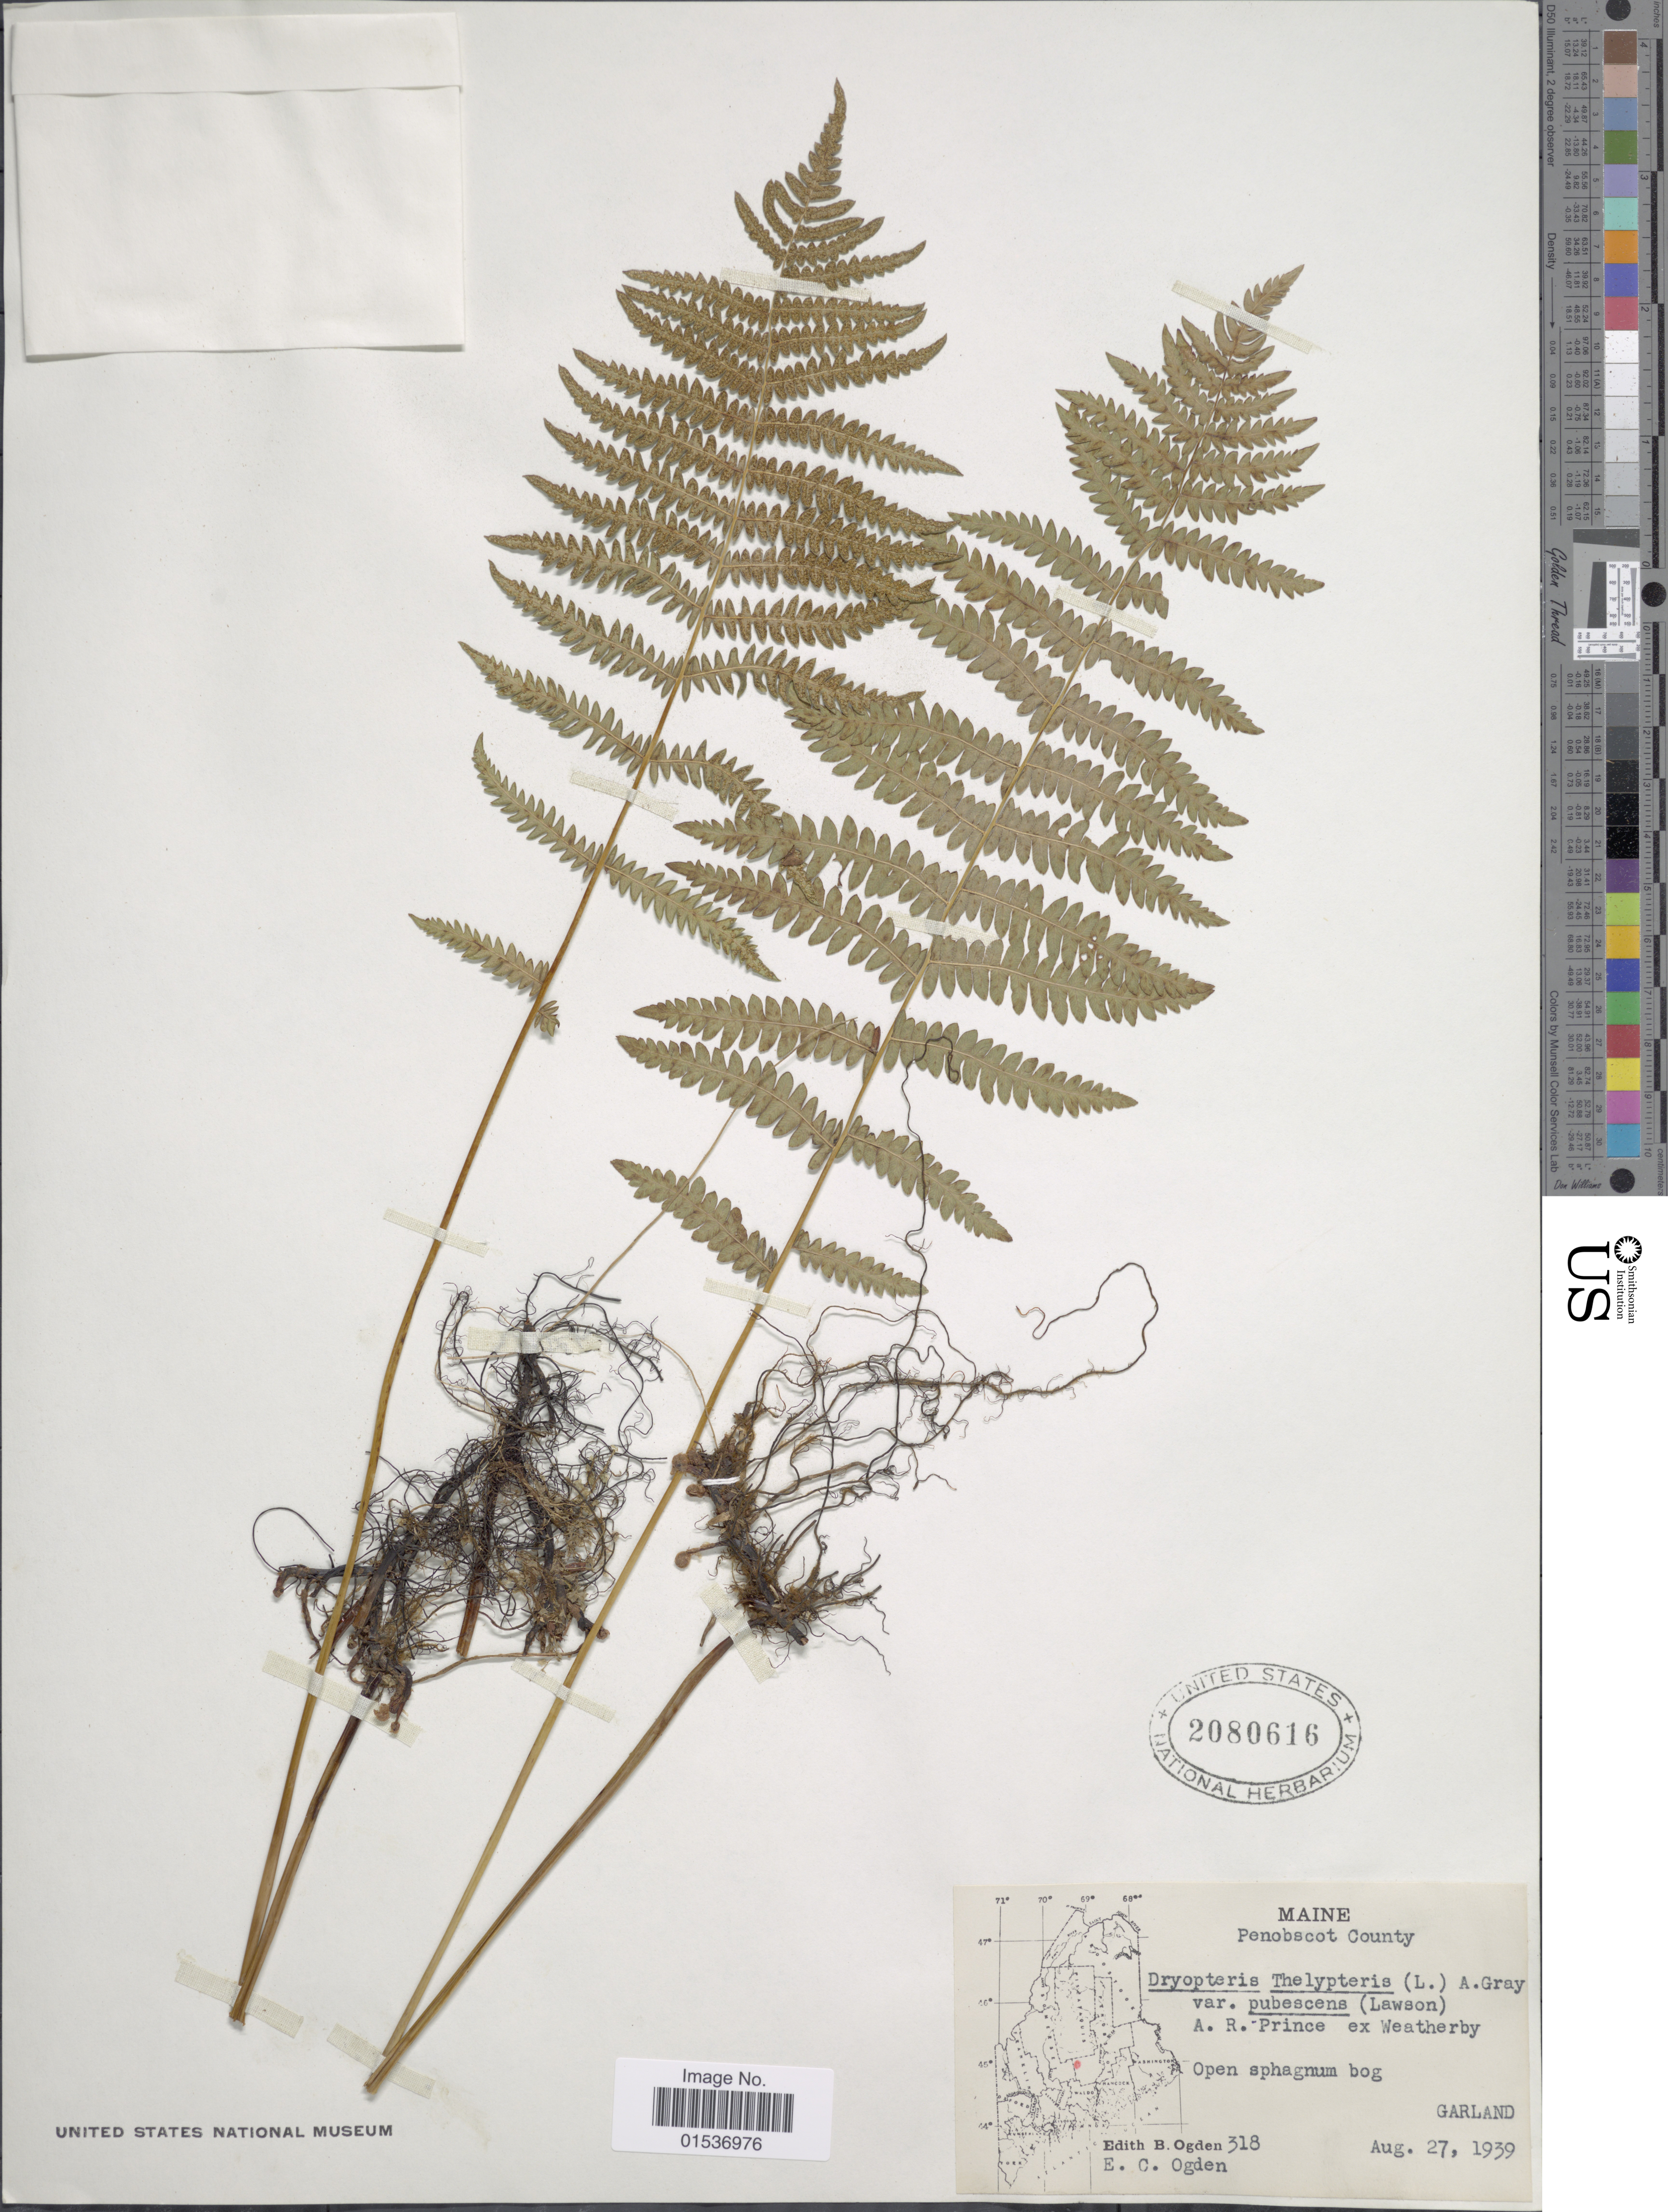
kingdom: Plantae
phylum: Tracheophyta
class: Polypodiopsida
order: Polypodiales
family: Thelypteridaceae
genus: Thelypteris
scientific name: Thelypteris palustris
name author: (Salisb.) Schott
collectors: E. Ogden & E. Ogden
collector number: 318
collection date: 1939-08-27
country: United States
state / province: Maine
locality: Maine, Penobscot County. Garland.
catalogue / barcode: US 2080616